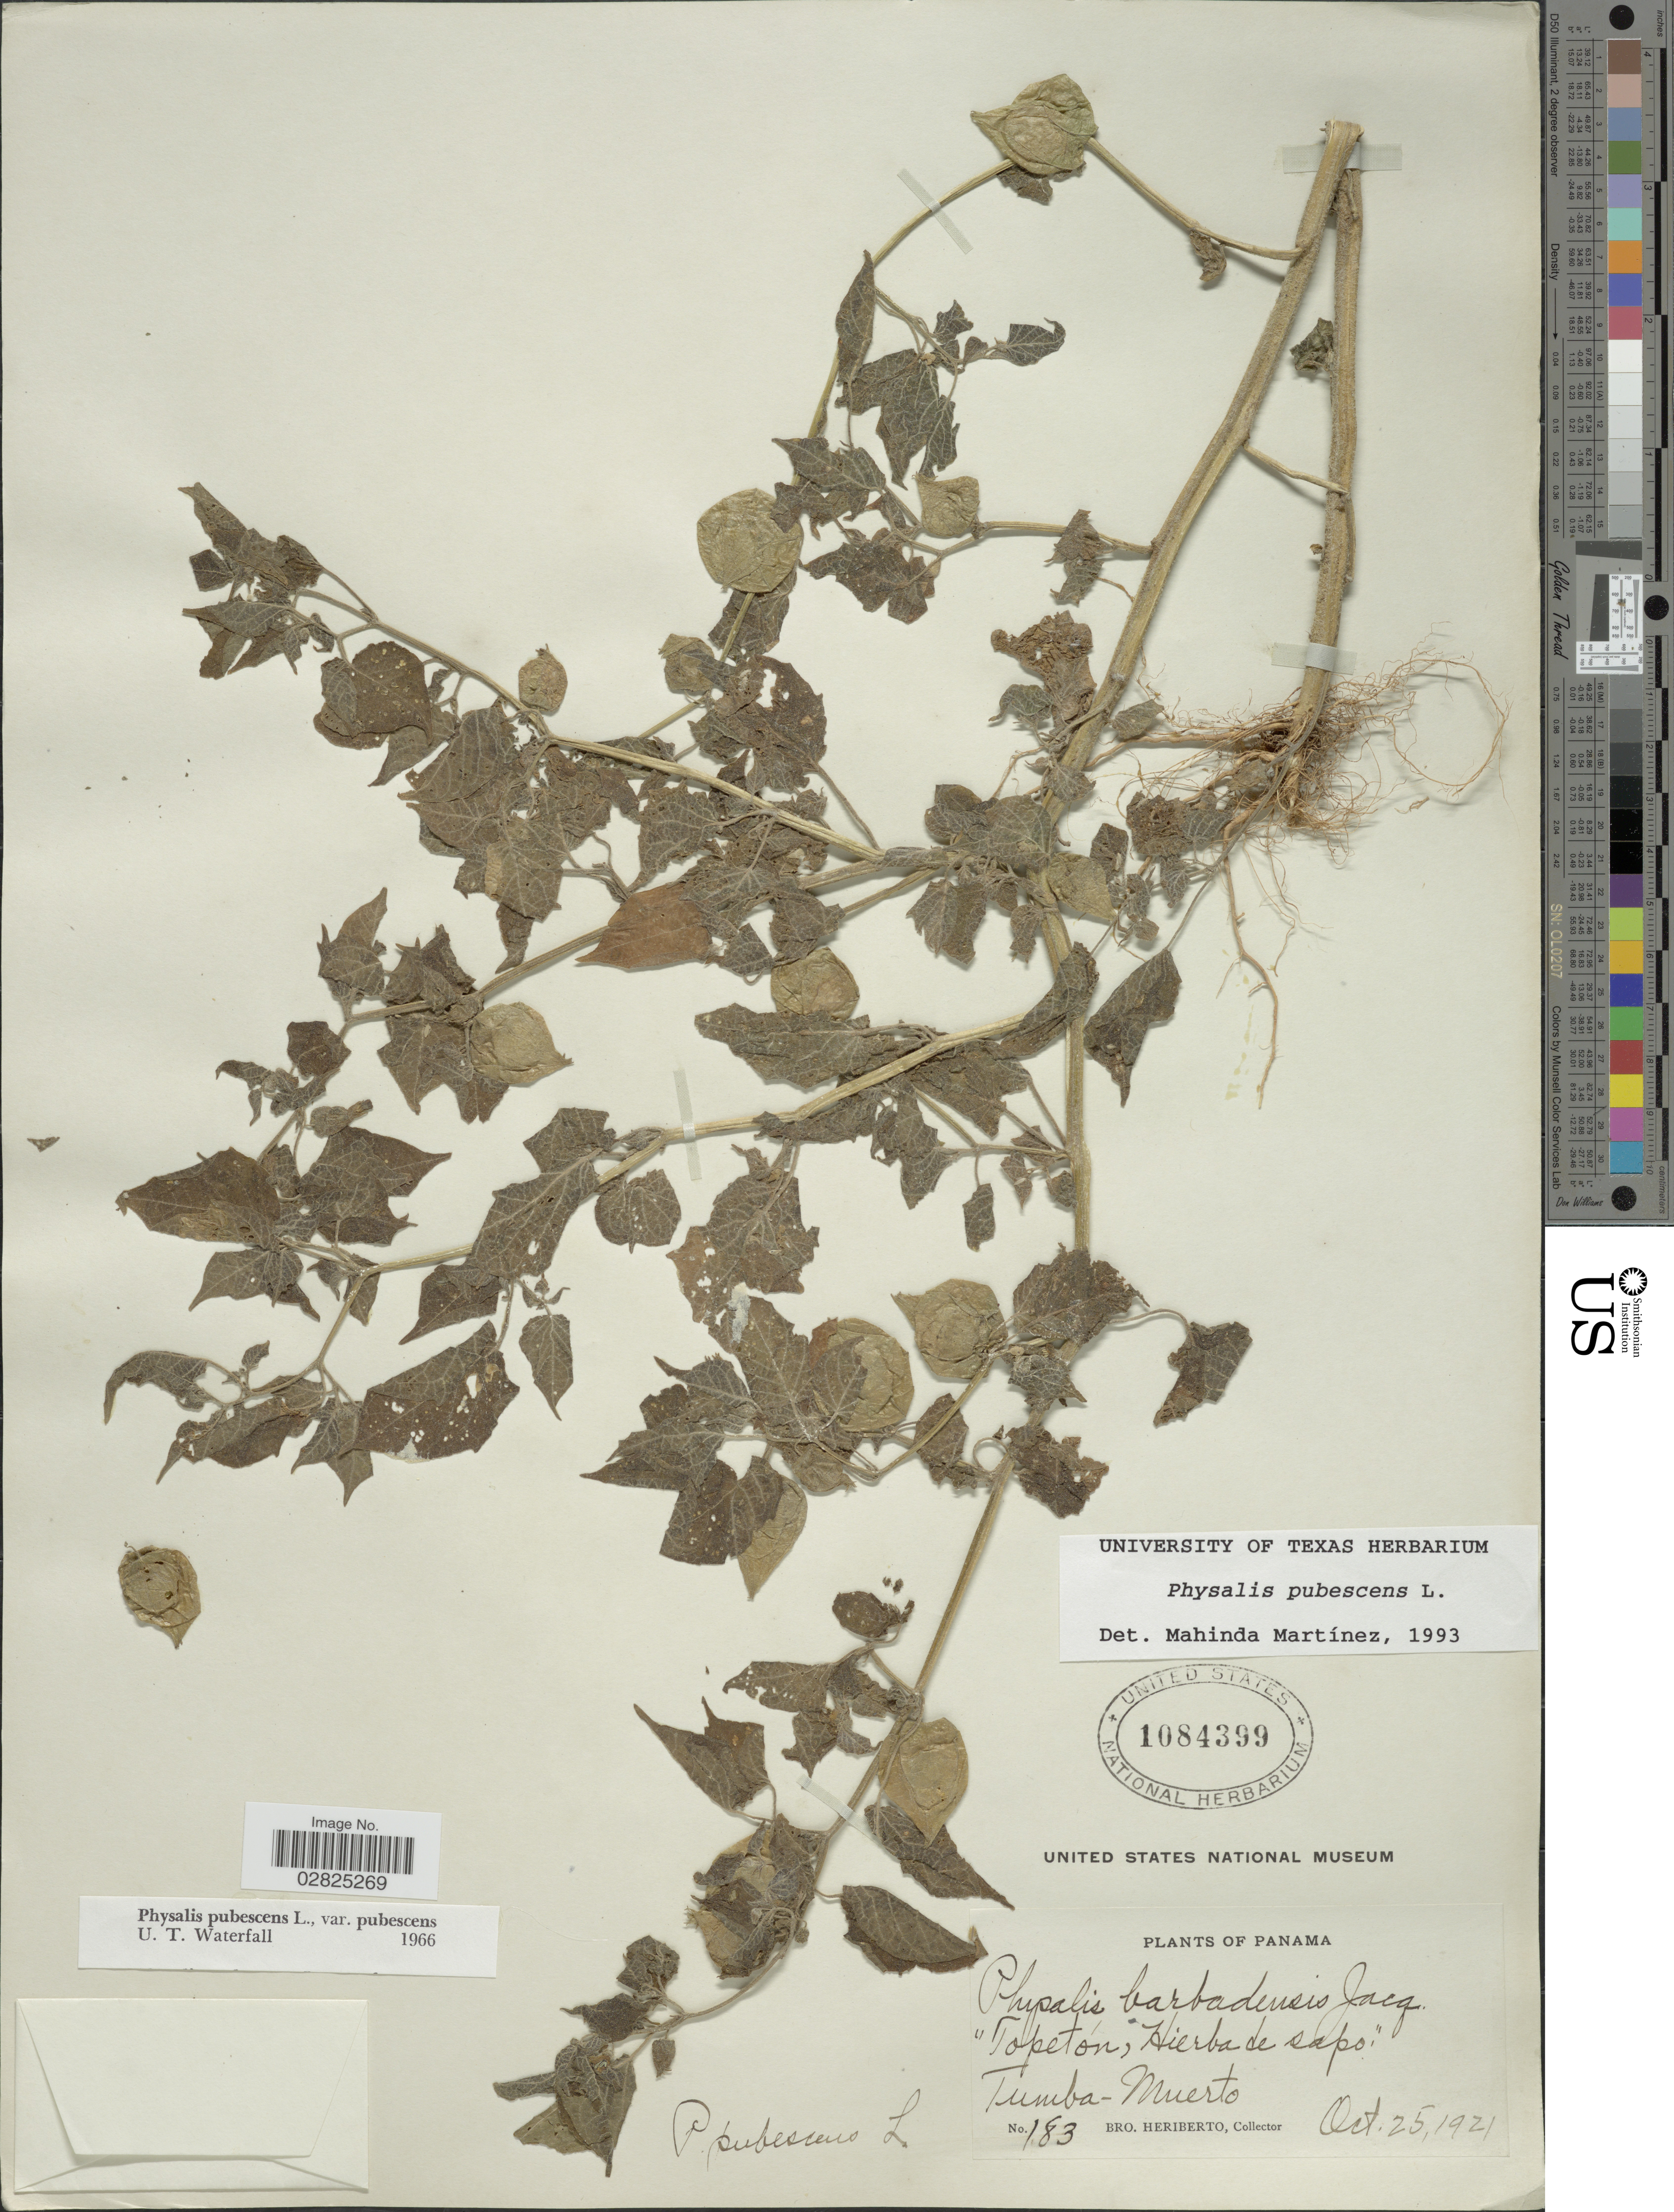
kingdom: Plantae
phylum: Tracheophyta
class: Magnoliopsida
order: Solanales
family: Solanaceae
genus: Physalis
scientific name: Physalis pubescens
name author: L.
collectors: B. Heriberto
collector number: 183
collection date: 1921-10-25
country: Panama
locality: Tumba-Muerto.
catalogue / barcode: US 1084399